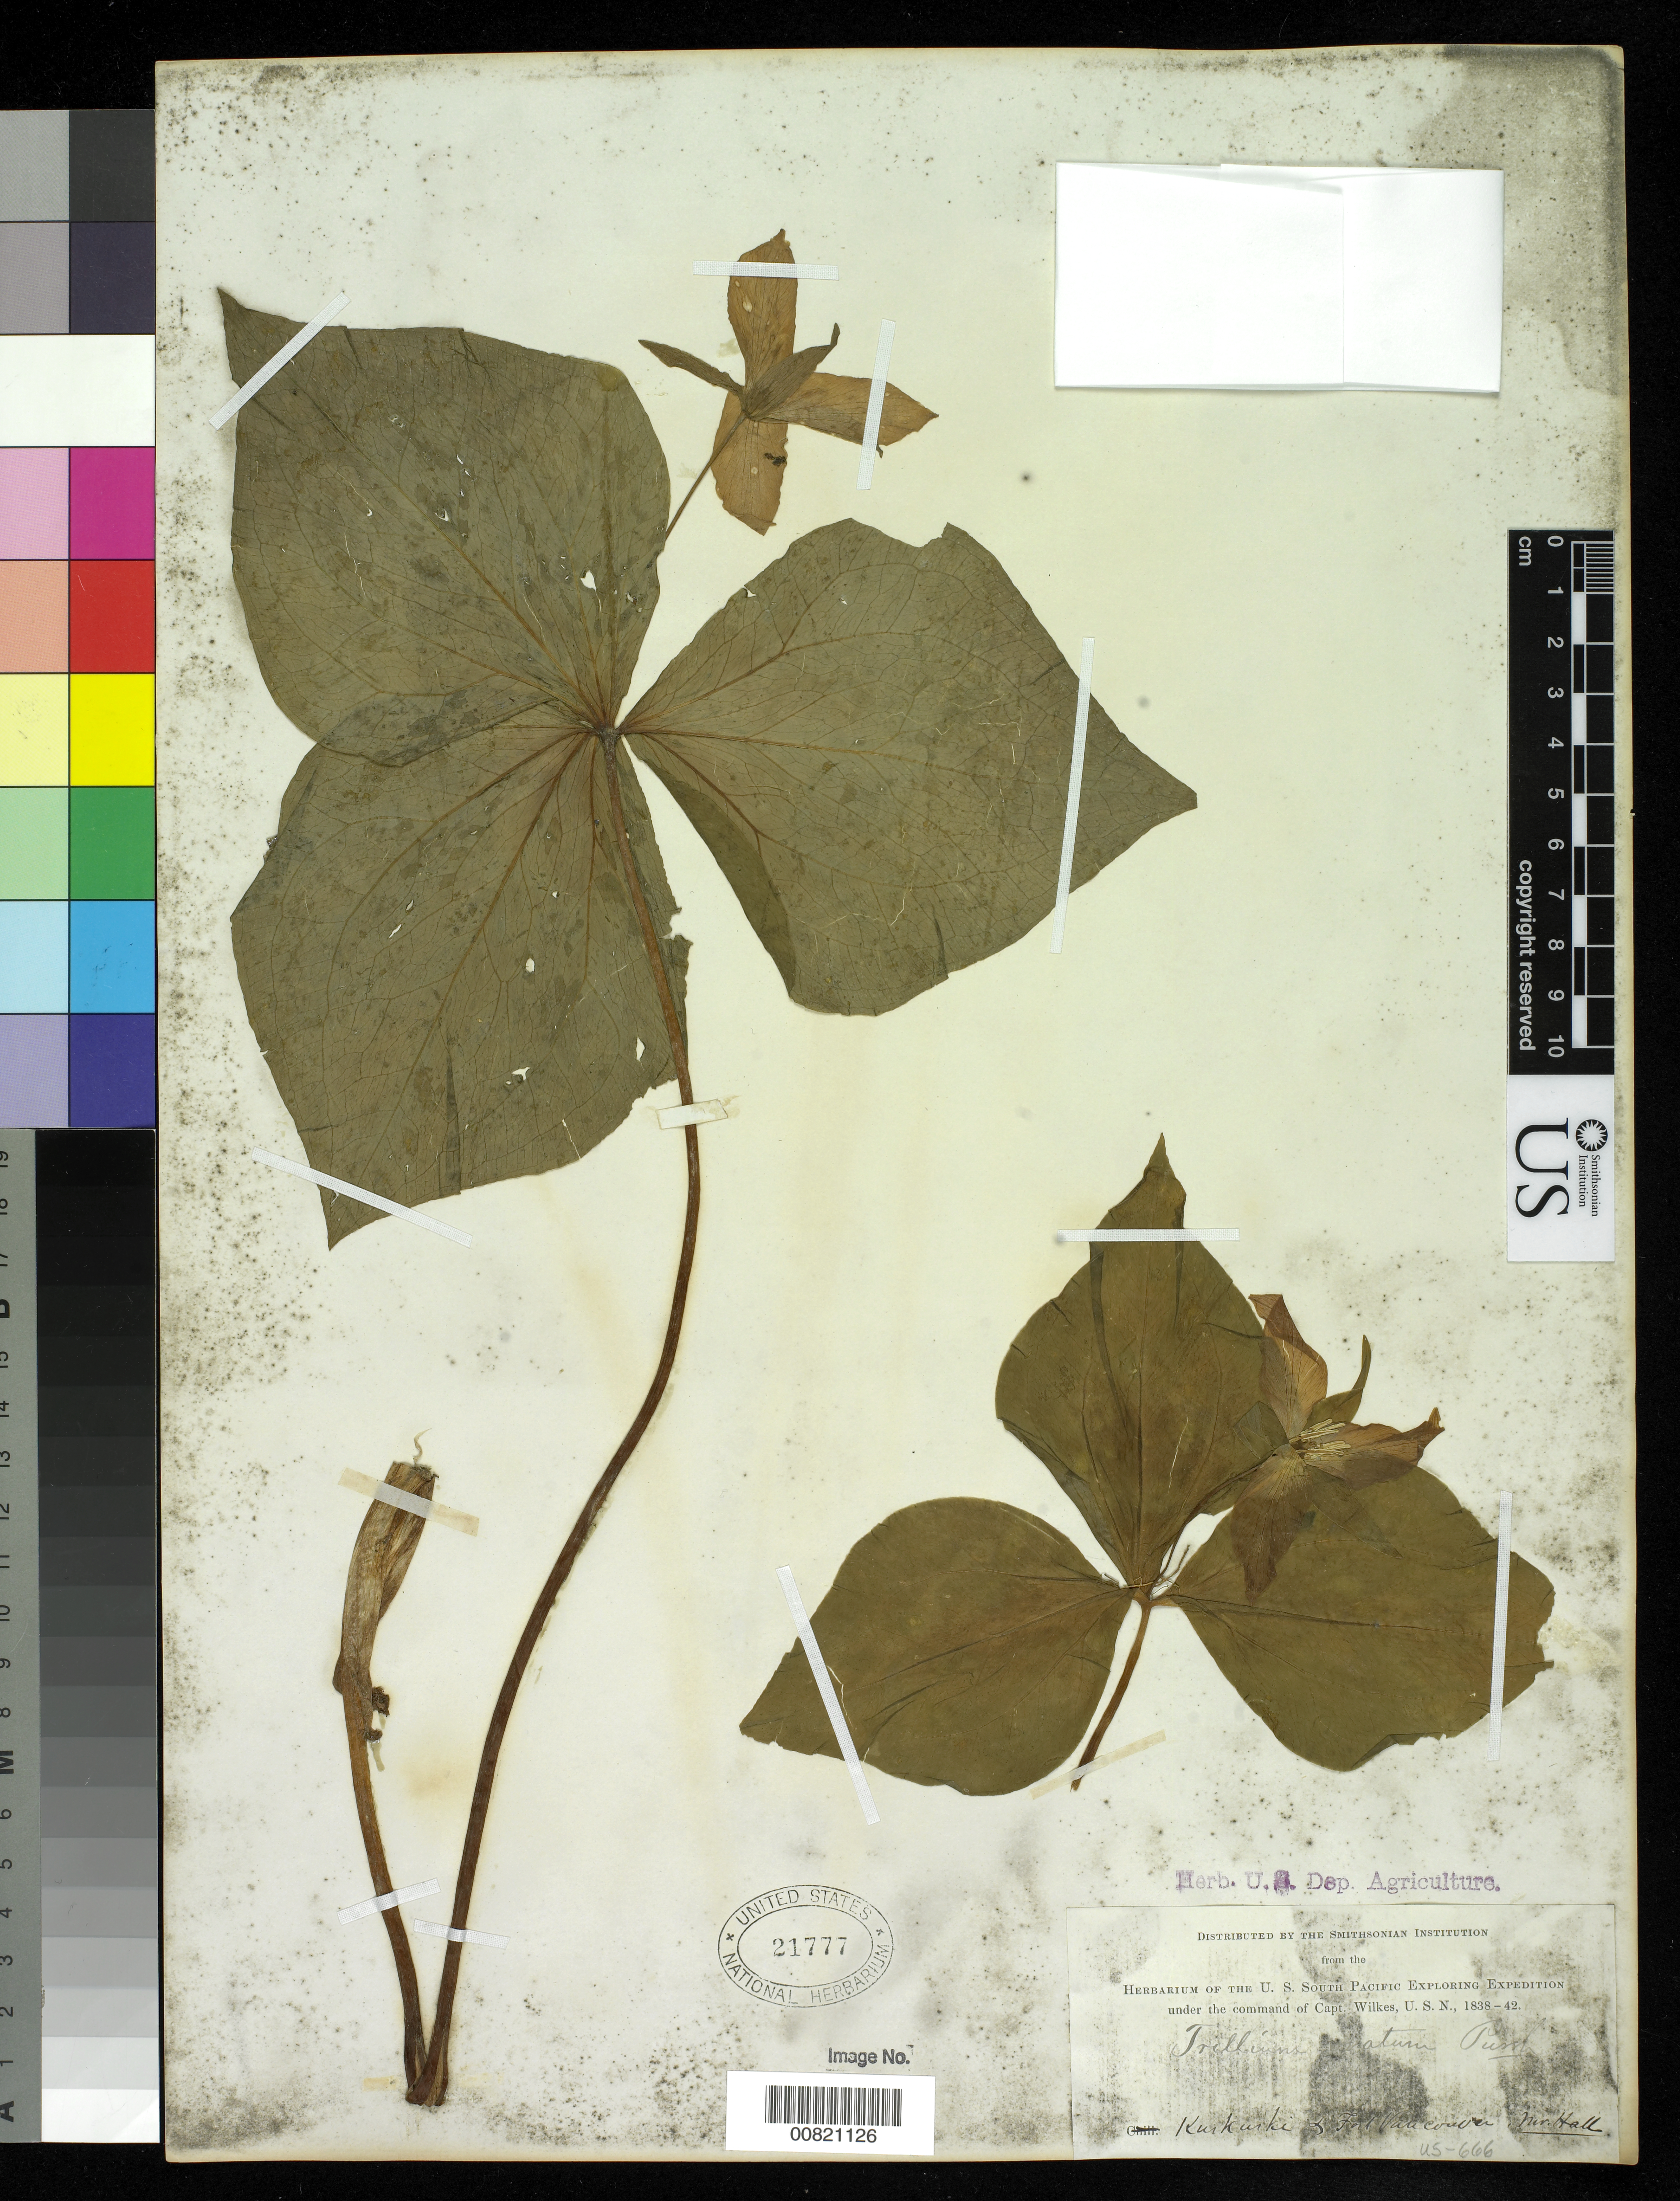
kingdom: Plantae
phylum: Tracheophyta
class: Liliopsida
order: Liliales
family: Melanthiaceae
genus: Trillium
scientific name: Trillium ovatum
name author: Pursh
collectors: Wilkes Explor. Exped.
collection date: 1838/1842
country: United States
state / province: Washington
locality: Kukuski & Fort Vancouver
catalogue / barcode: US 21777